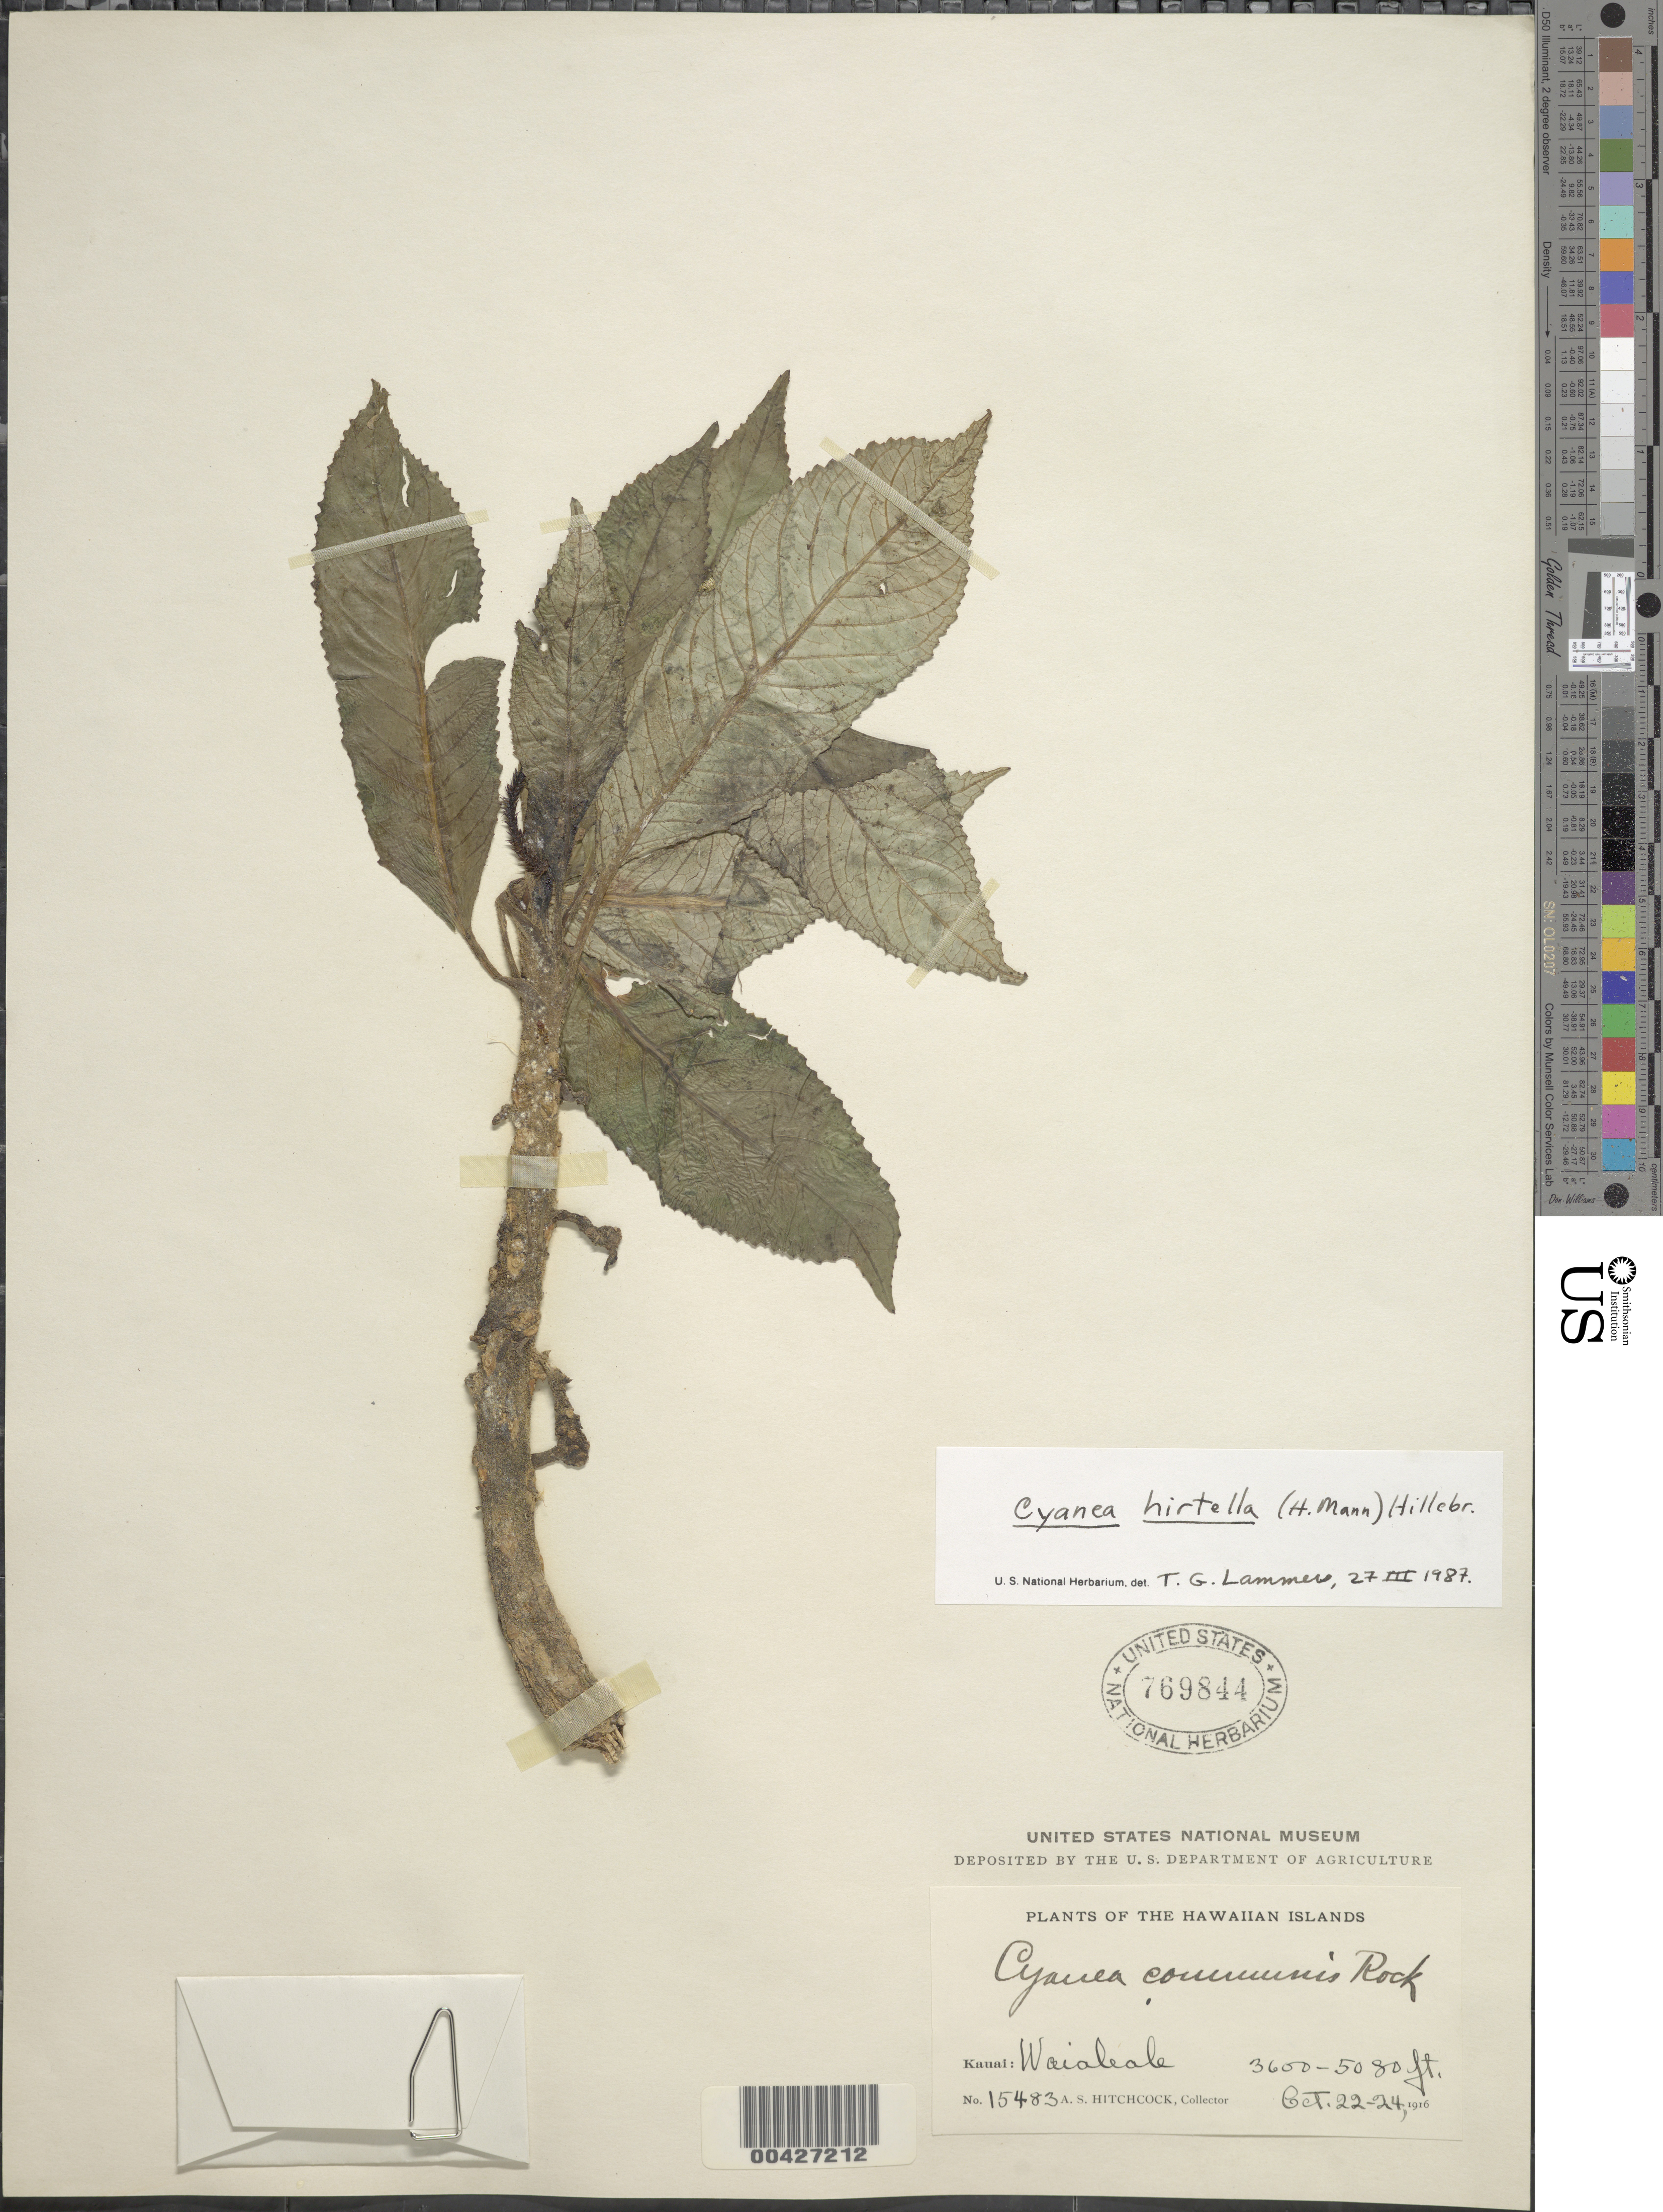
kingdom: Plantae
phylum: Tracheophyta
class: Magnoliopsida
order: Asterales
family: Campanulaceae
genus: Cyanea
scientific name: Cyanea hirtella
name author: (H. Mann) Hillebr.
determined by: Lammers, T. G.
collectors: A. S. Hitchcock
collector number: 15483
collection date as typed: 22 Oct 1916 to 24 Oct 1916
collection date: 1916-10-22/1916-10-24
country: United States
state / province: Hawaii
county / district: Kauai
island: Kaua'i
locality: Waialeale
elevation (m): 1097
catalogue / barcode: US 769844